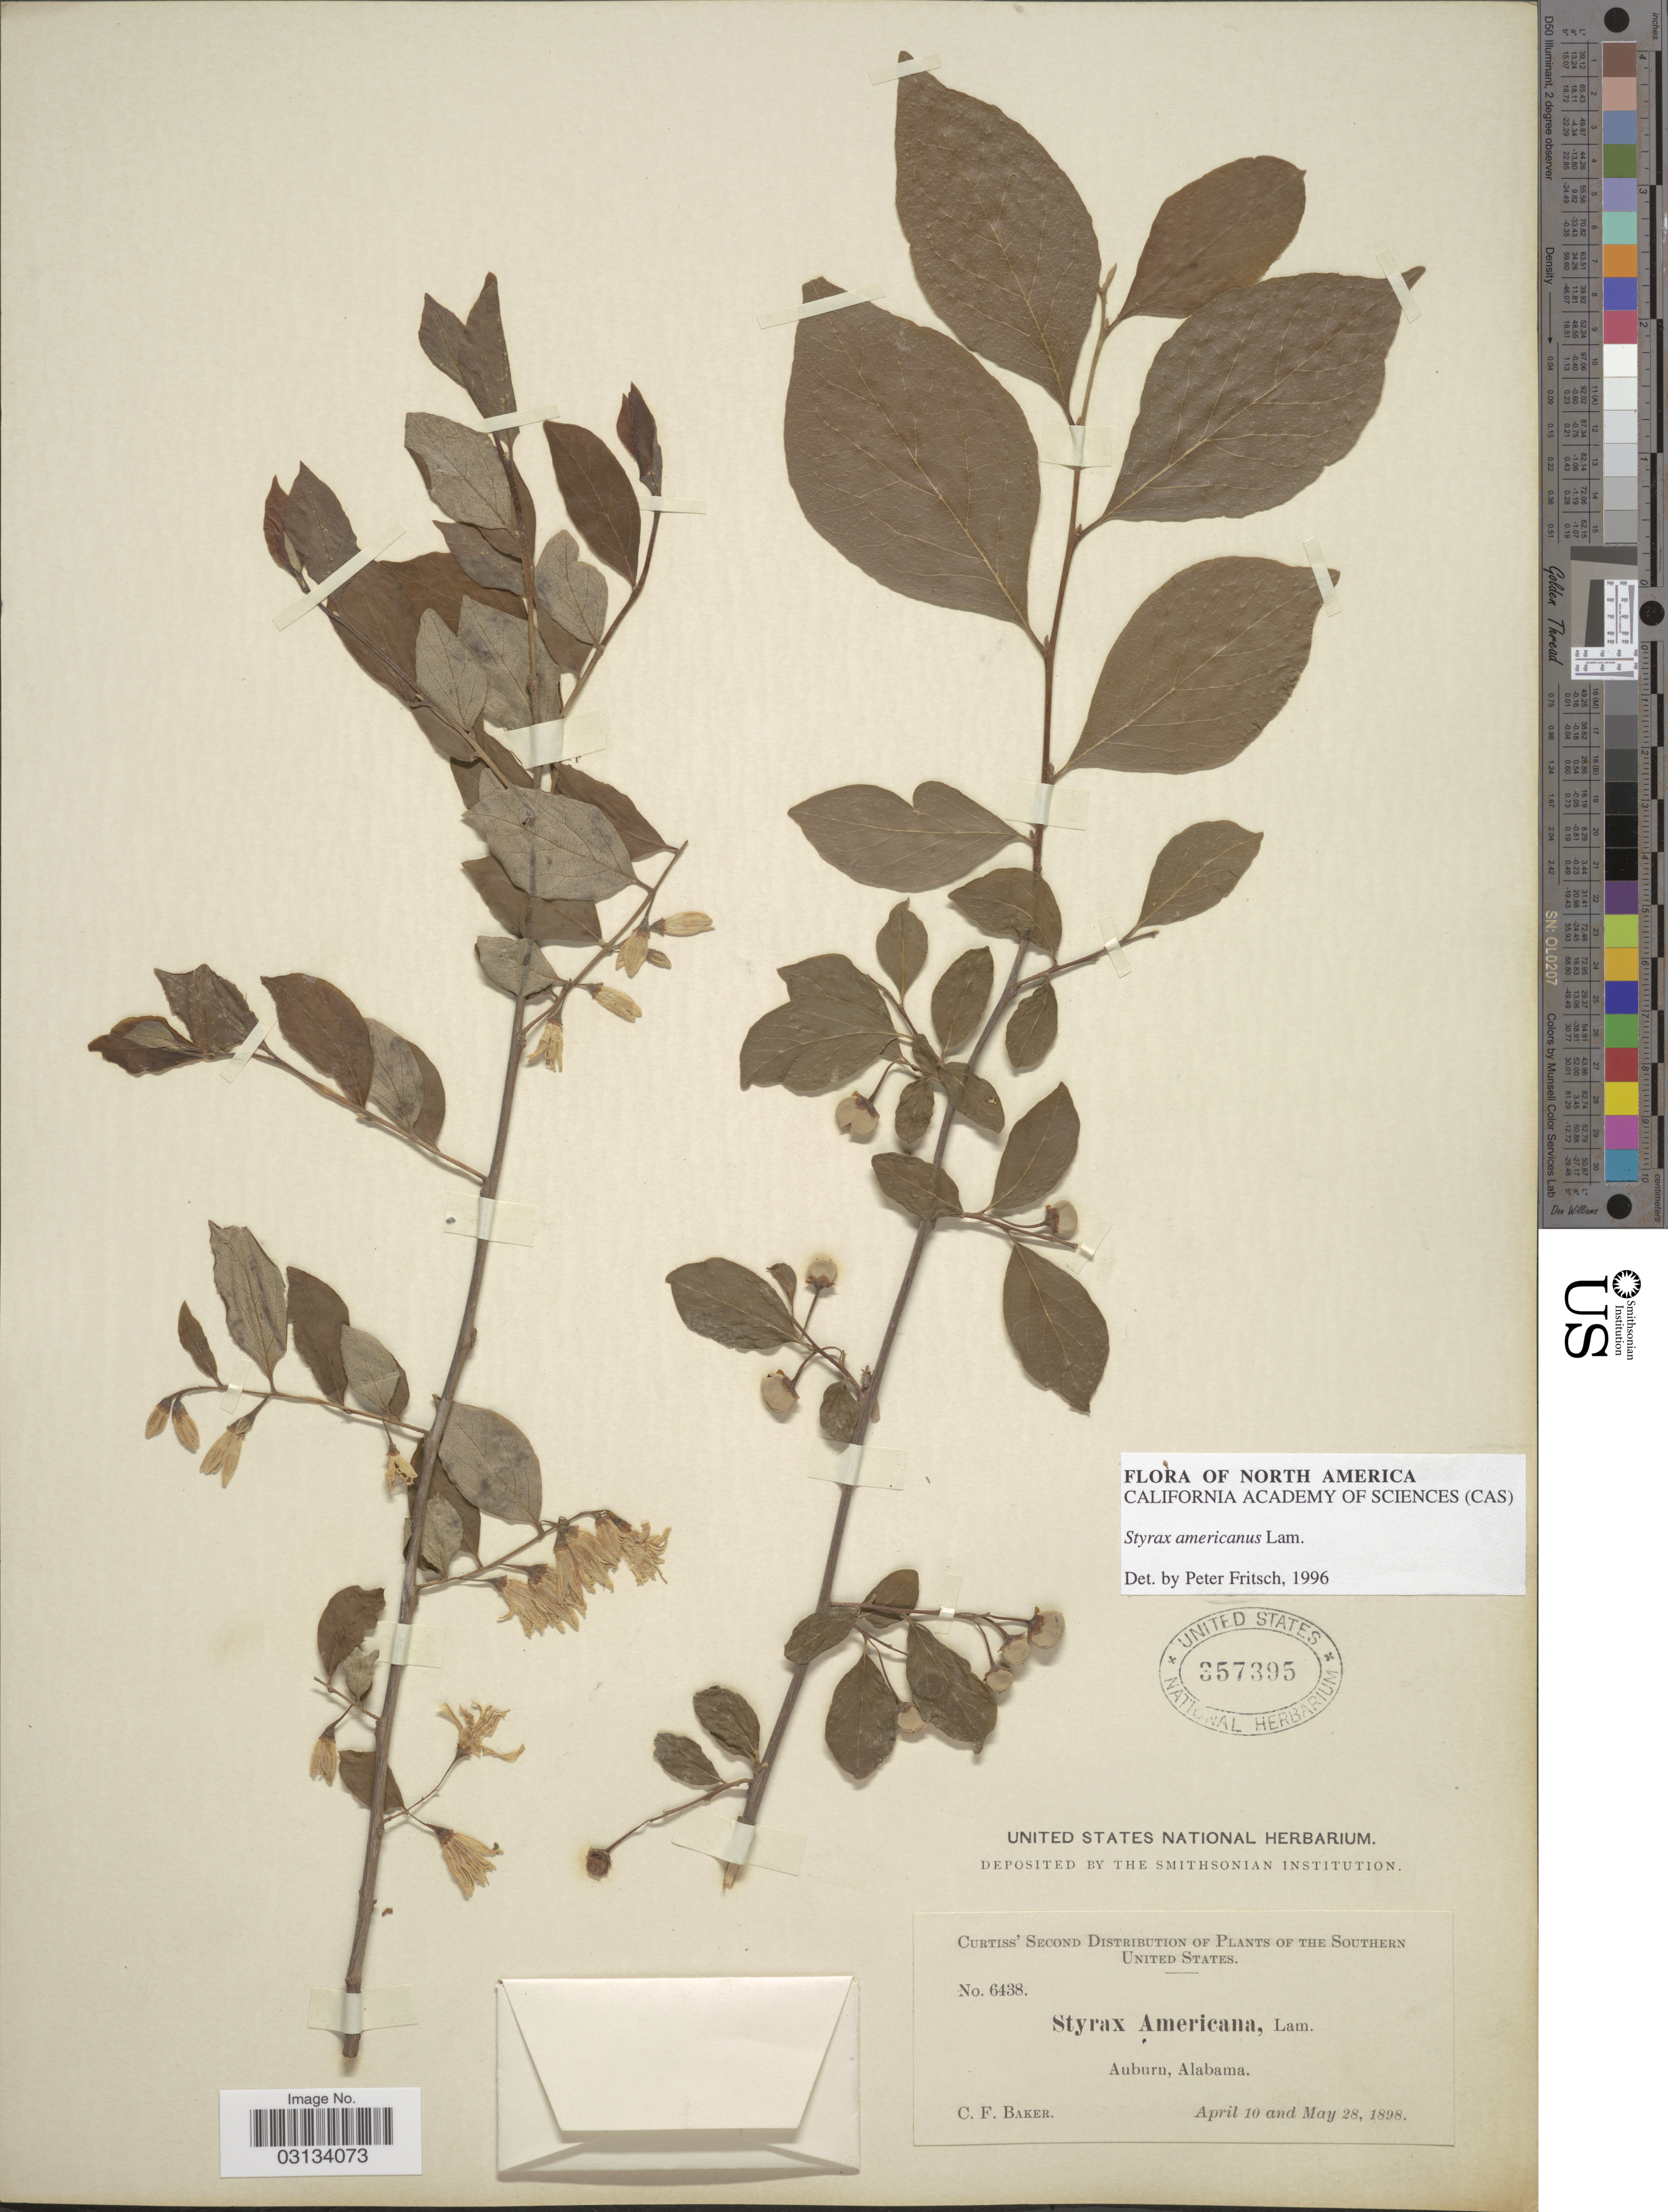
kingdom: Plantae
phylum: Tracheophyta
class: Magnoliopsida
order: Ericales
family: Styracaceae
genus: Styrax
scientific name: Styrax americanus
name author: Lam.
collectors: C. F. Baker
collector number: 6438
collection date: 1898-04-10/1898-05-28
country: United States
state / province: Alabama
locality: Southern United States. Auburn.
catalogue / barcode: US 357395